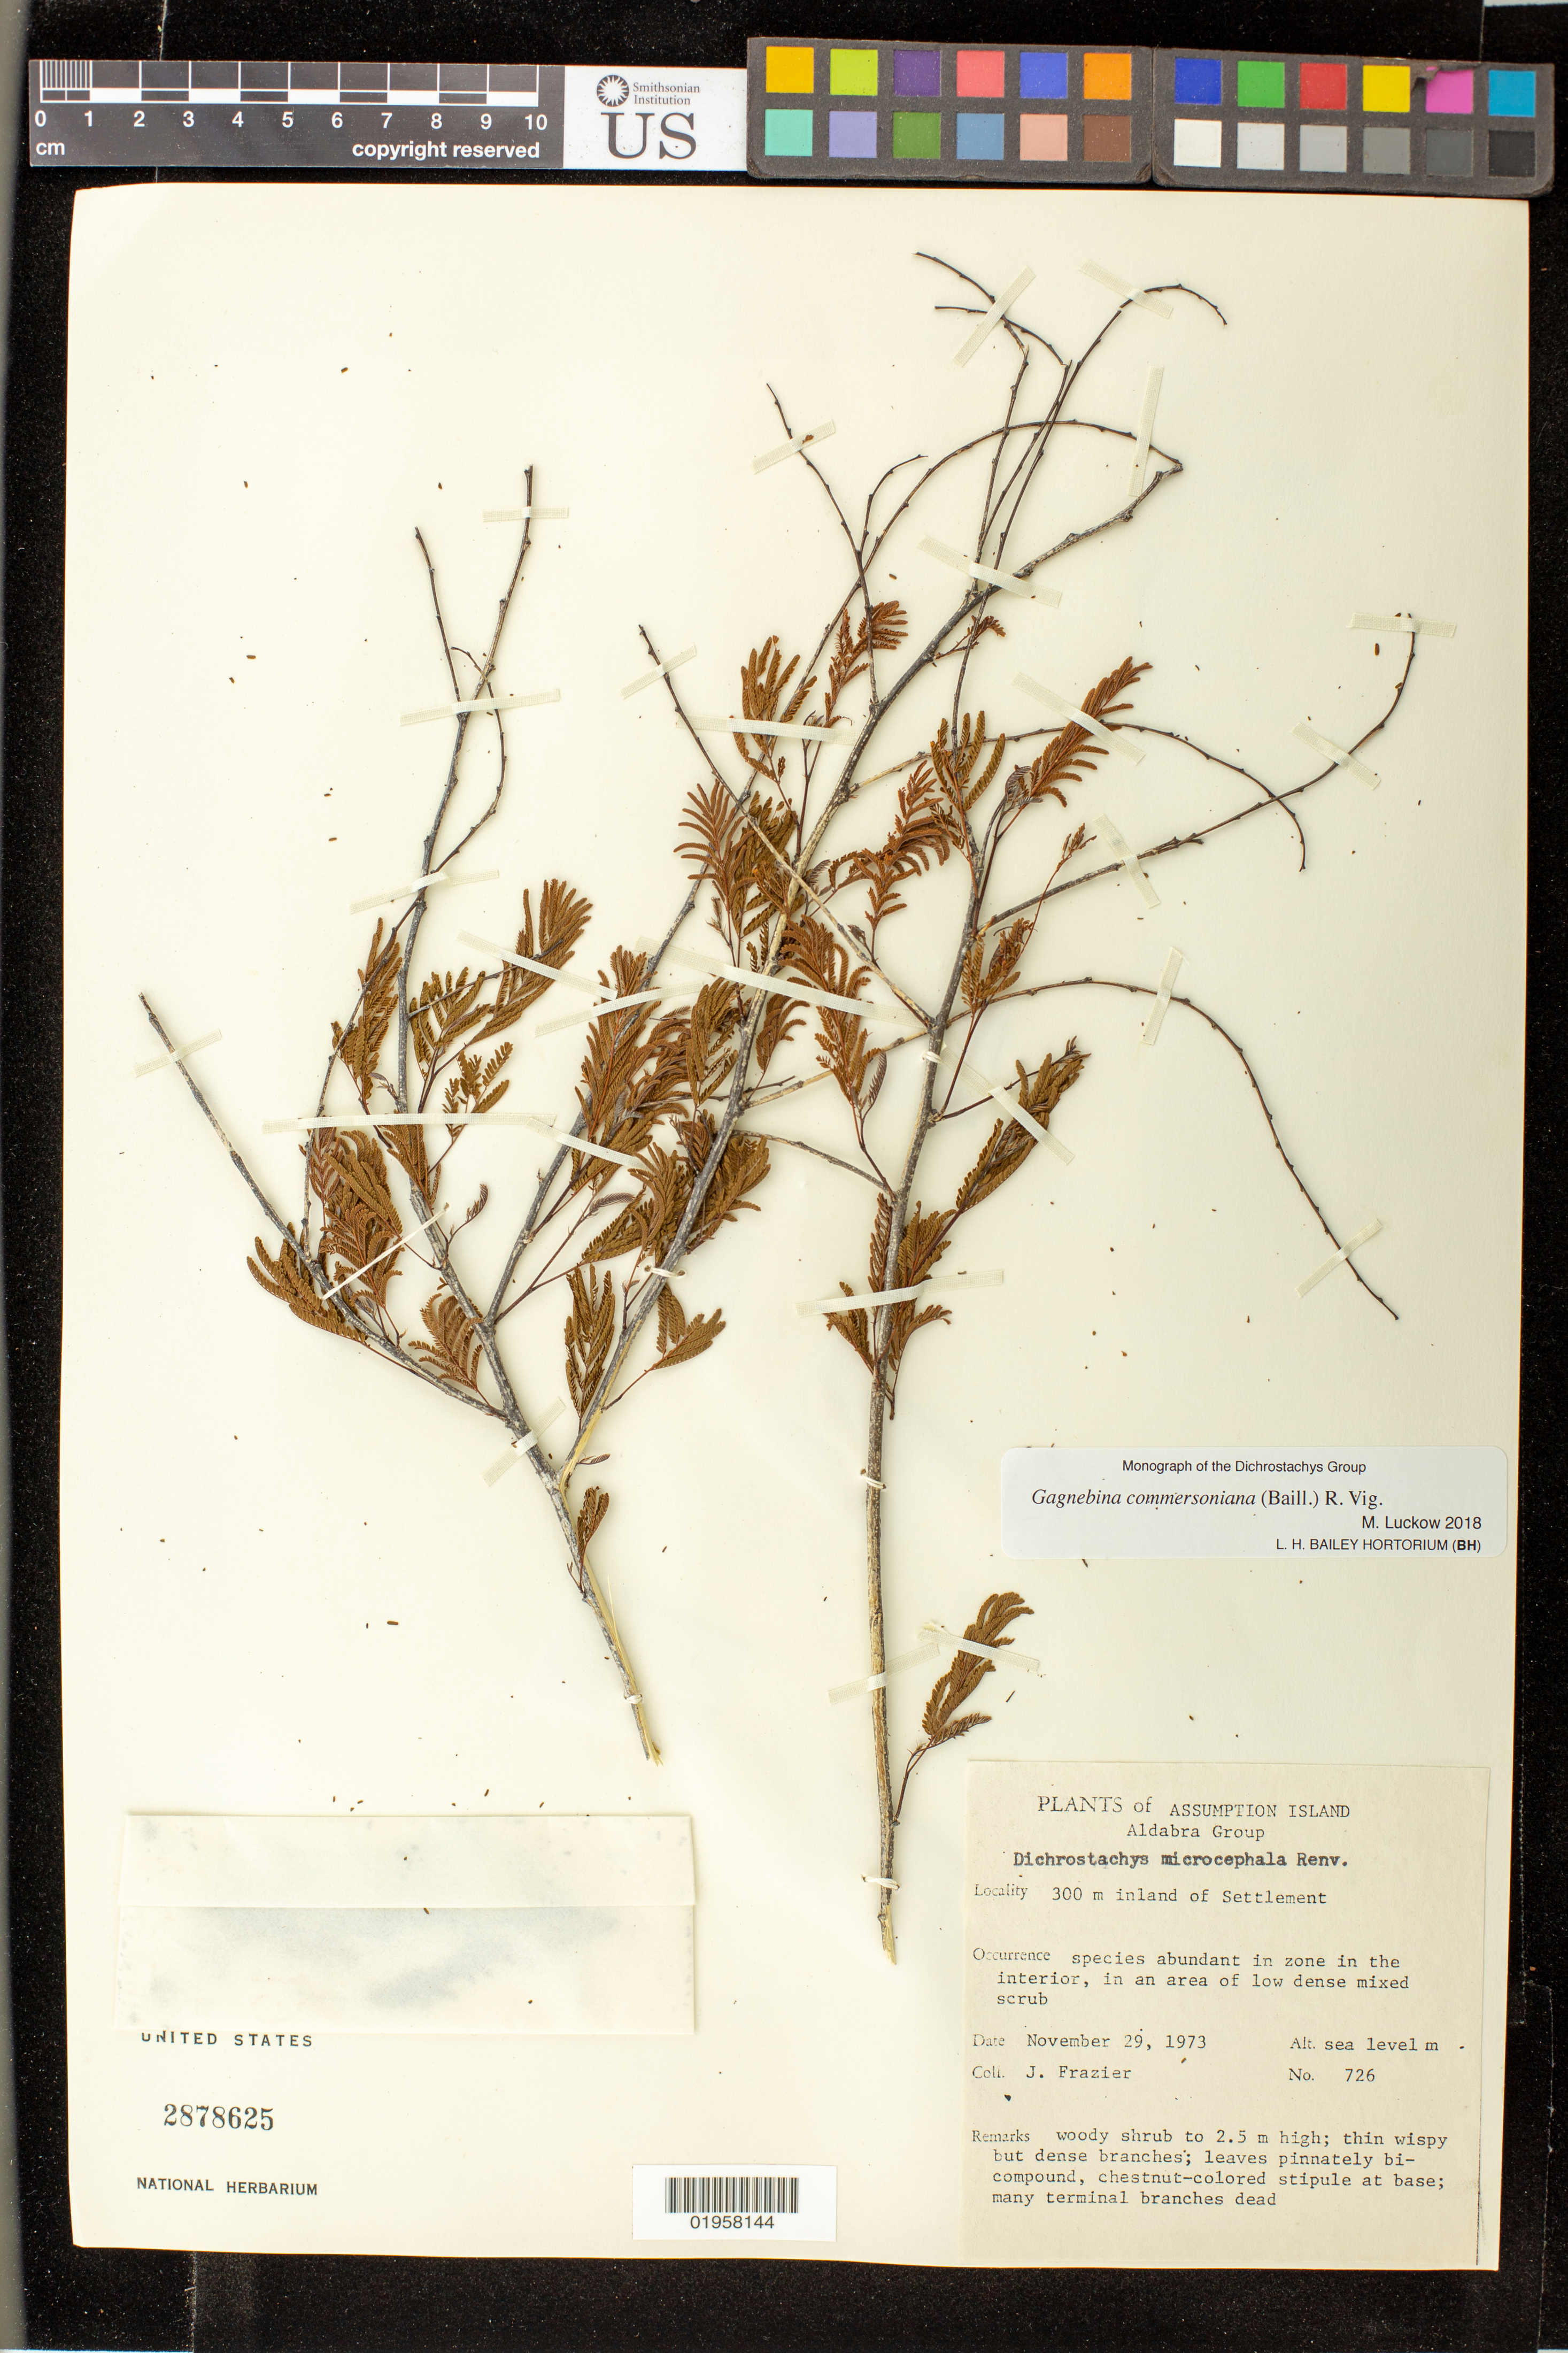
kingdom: Plantae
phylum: Tracheophyta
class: Magnoliopsida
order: Fabales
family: Fabaceae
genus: Gagnebina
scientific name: Gagnebina commersoniana (Baill.) R. Vig.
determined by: Luckow, M. A.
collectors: J. Frazier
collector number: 726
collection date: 1973-11-29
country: Seychelles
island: Assumption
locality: Assumption Island. 300 m inland of Settlement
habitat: Species abundant in zone in the interior, in area of low dense mixed scrub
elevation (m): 0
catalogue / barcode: US 2878625